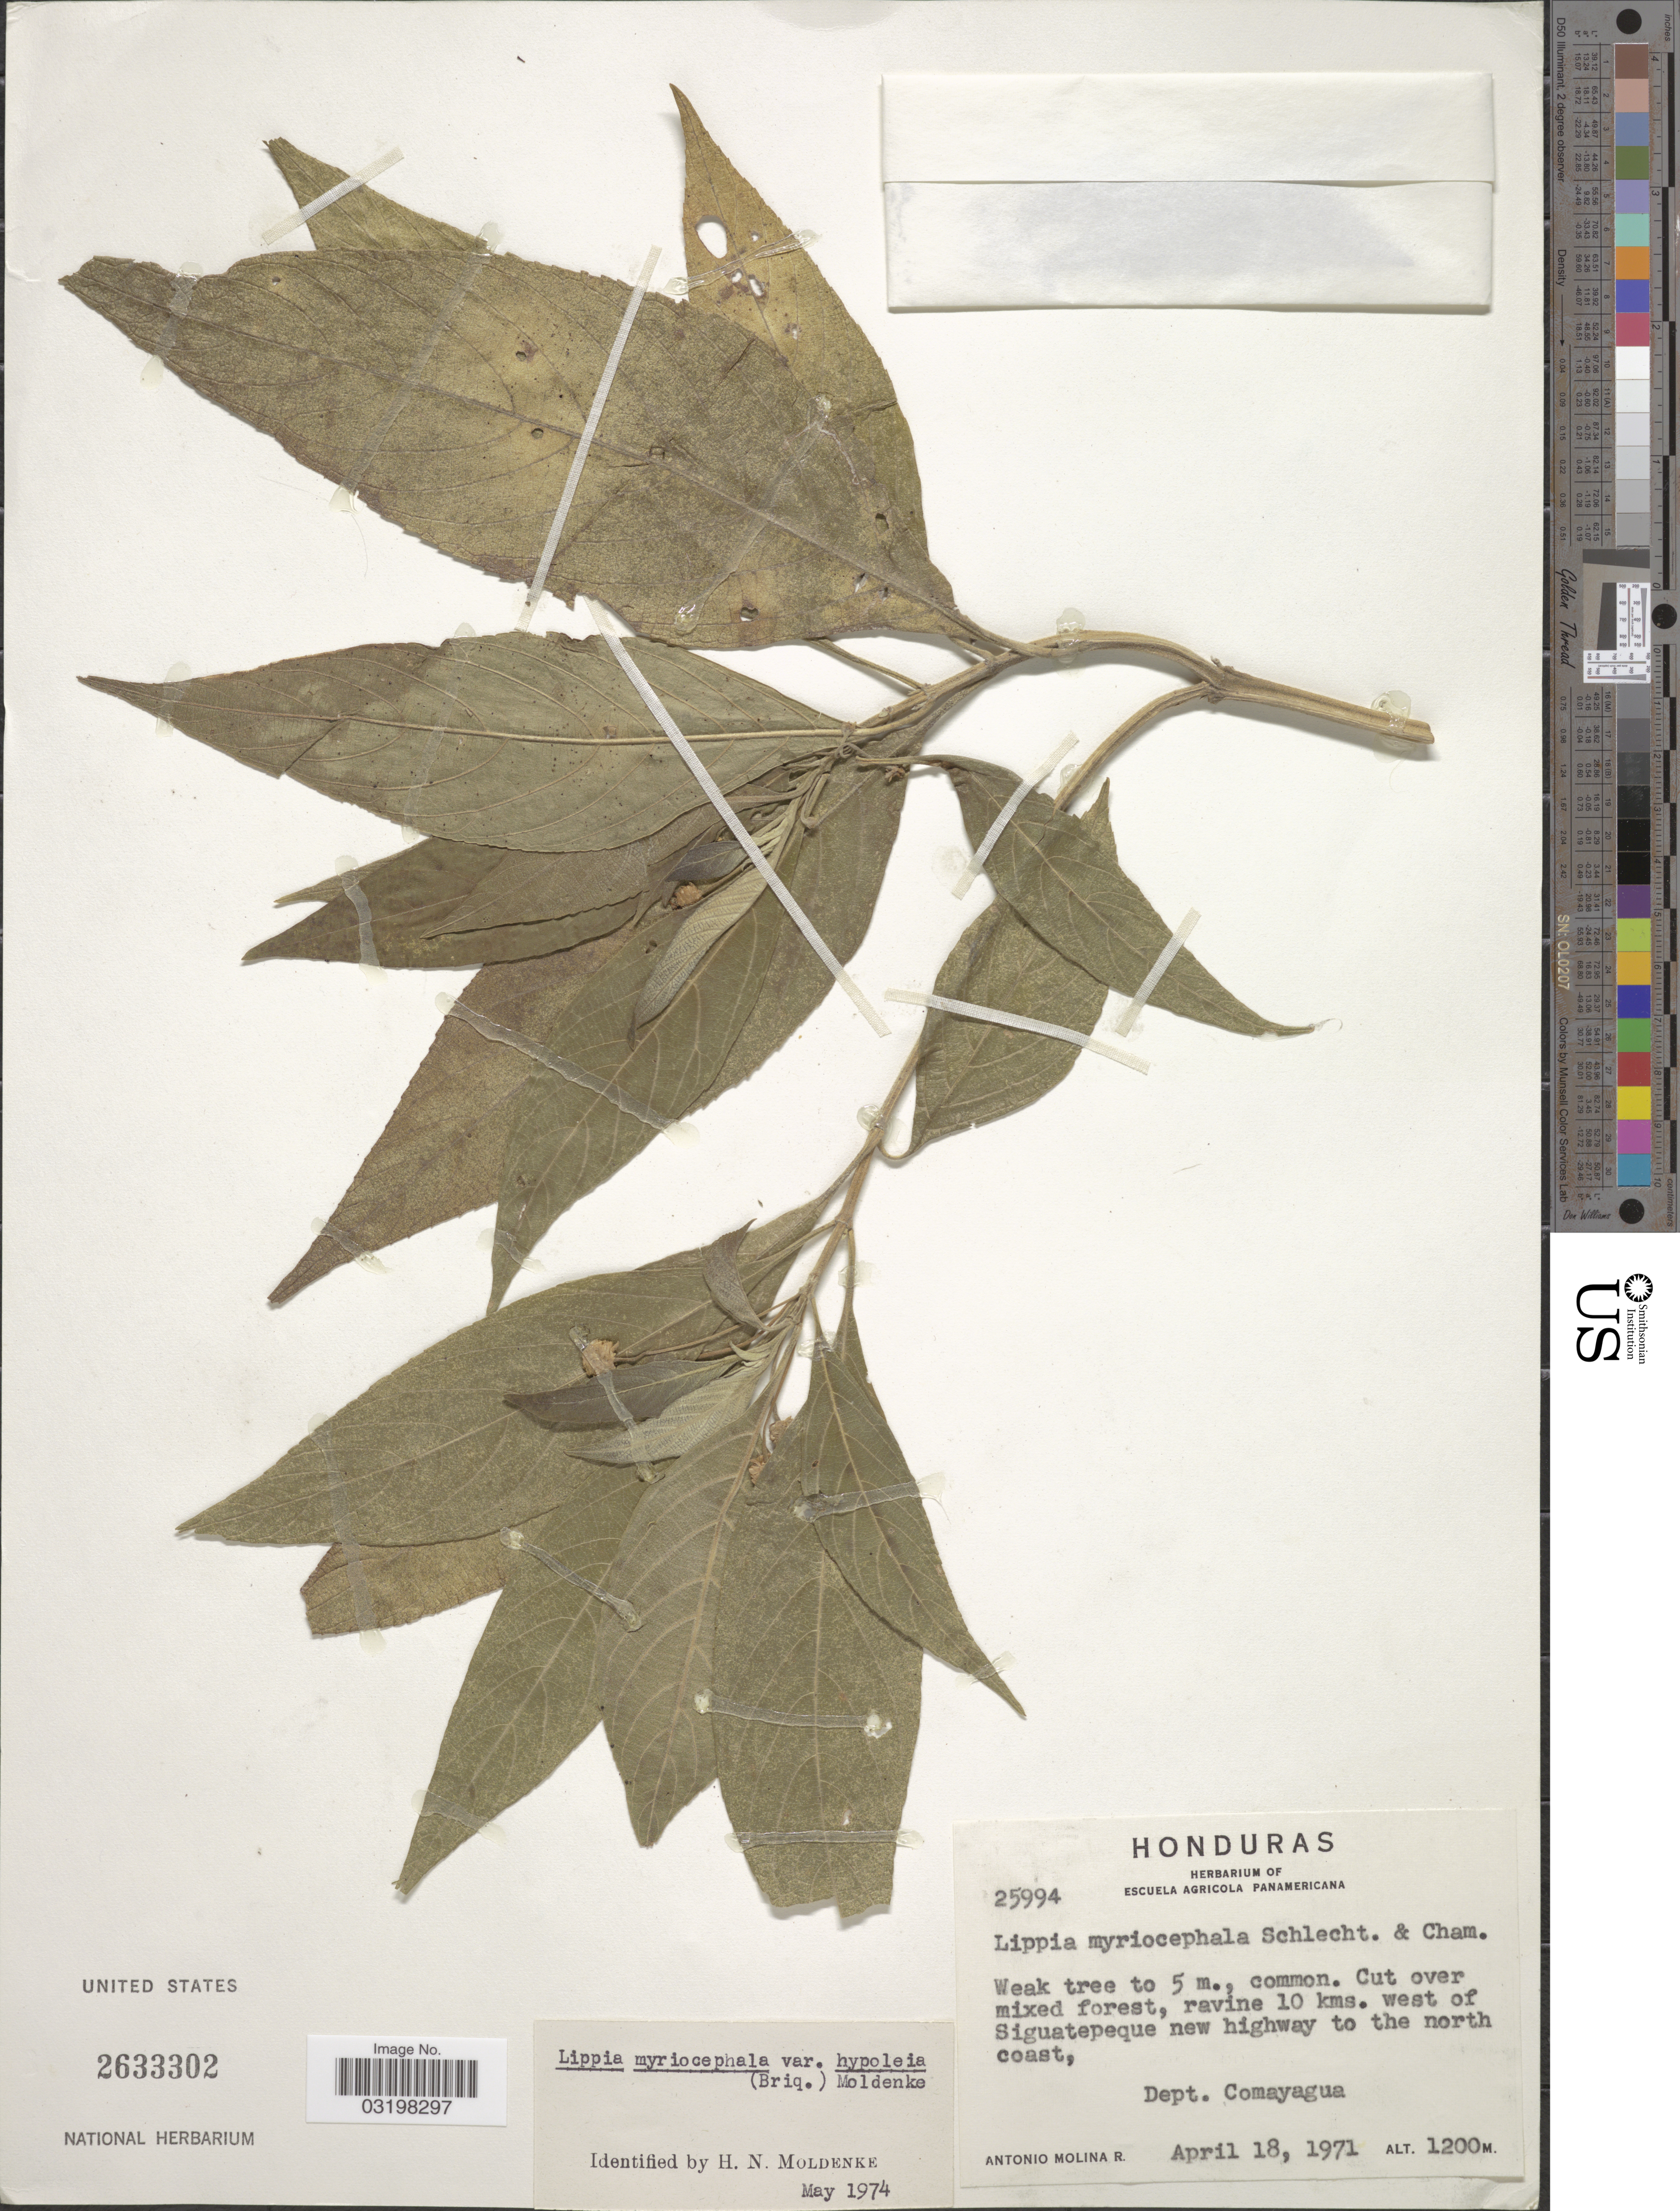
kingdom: Plantae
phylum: Tracheophyta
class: Magnoliopsida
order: Lamiales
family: Verbenaceae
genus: Lippia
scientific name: Lippia myriocephala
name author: Schltdl. & Cham.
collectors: A. Molina R.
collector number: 25994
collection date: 1971-04-18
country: Honduras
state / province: Comayagua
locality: Ravine 10 kms. west of Siguatepeque new highway to the north coast. Dept. Comayagua.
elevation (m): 1200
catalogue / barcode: US 2633302